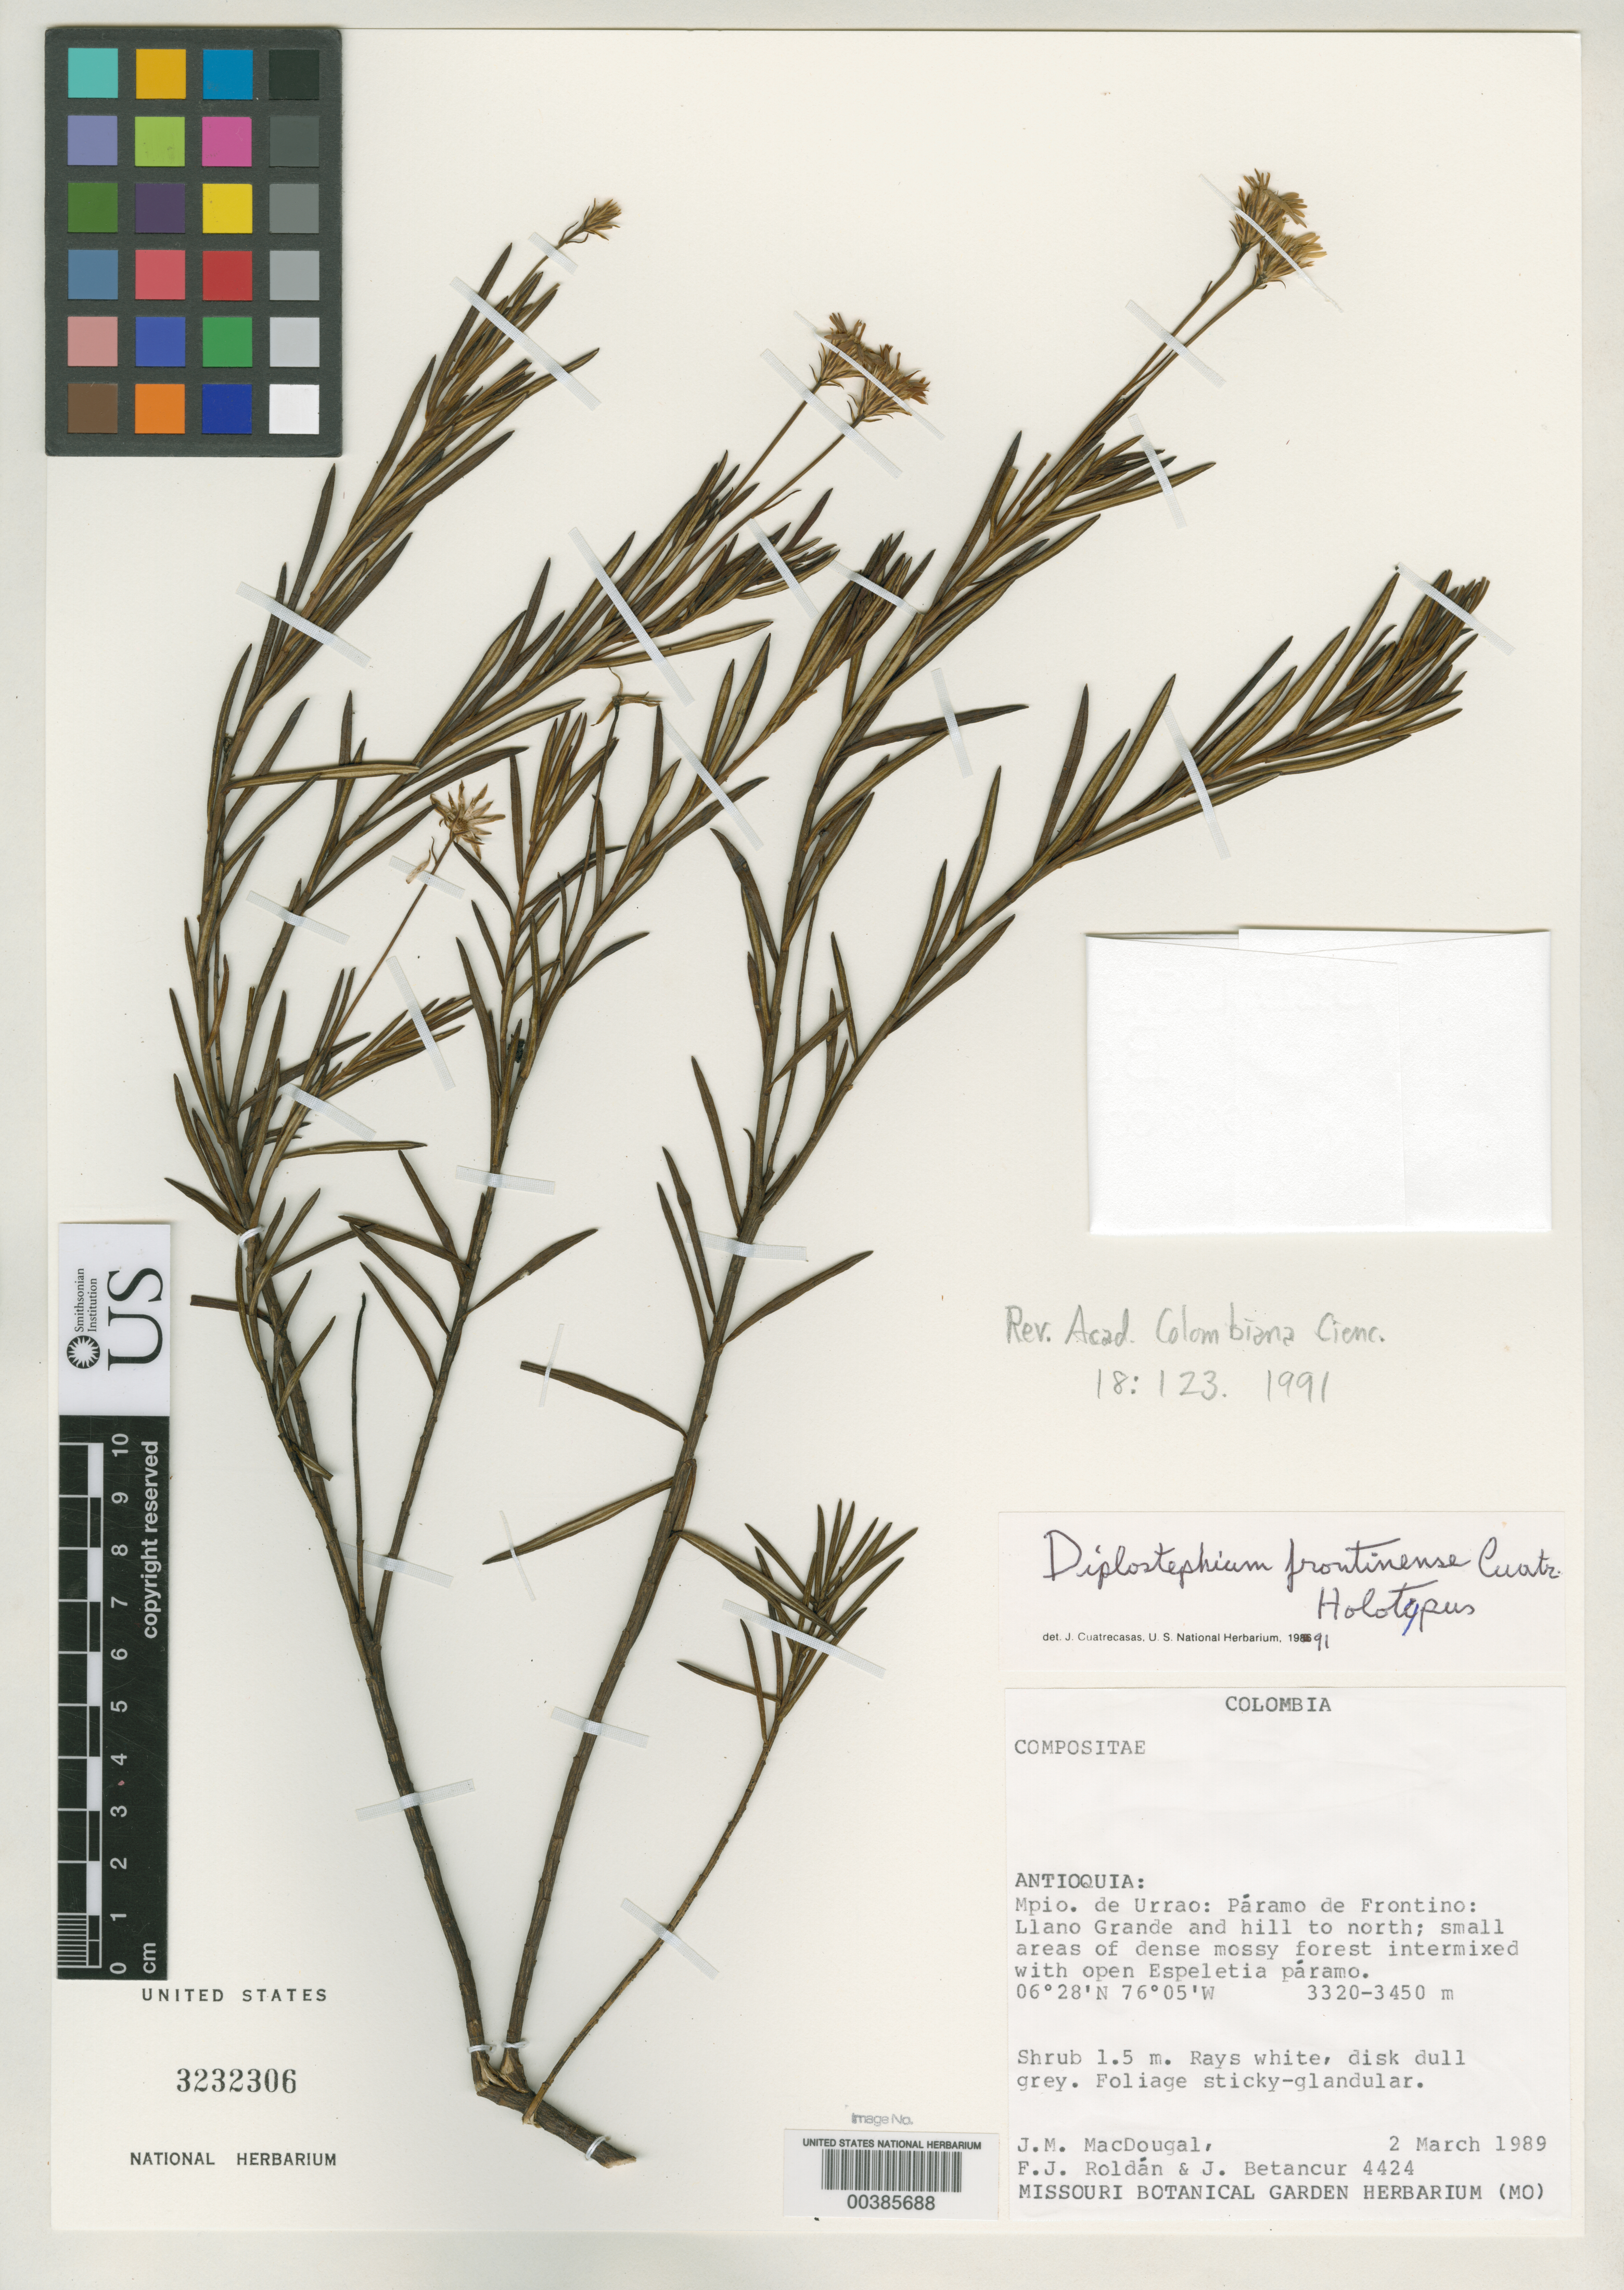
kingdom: Plantae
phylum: Tracheophyta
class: Magnoliopsida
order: Asterales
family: Asteraceae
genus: Diplostephium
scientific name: Diplostephium frontinense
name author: Cuatrec.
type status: Holotype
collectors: J. M. MacDougal, F. J. Roldán & J. C. Betancur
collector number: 4424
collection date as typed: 02 Mar 1989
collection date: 1989-03-02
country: Colombia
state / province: Antioquia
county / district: Urrao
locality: Páramo de Frontino, Llano Grande & hill to N.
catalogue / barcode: US 3232306